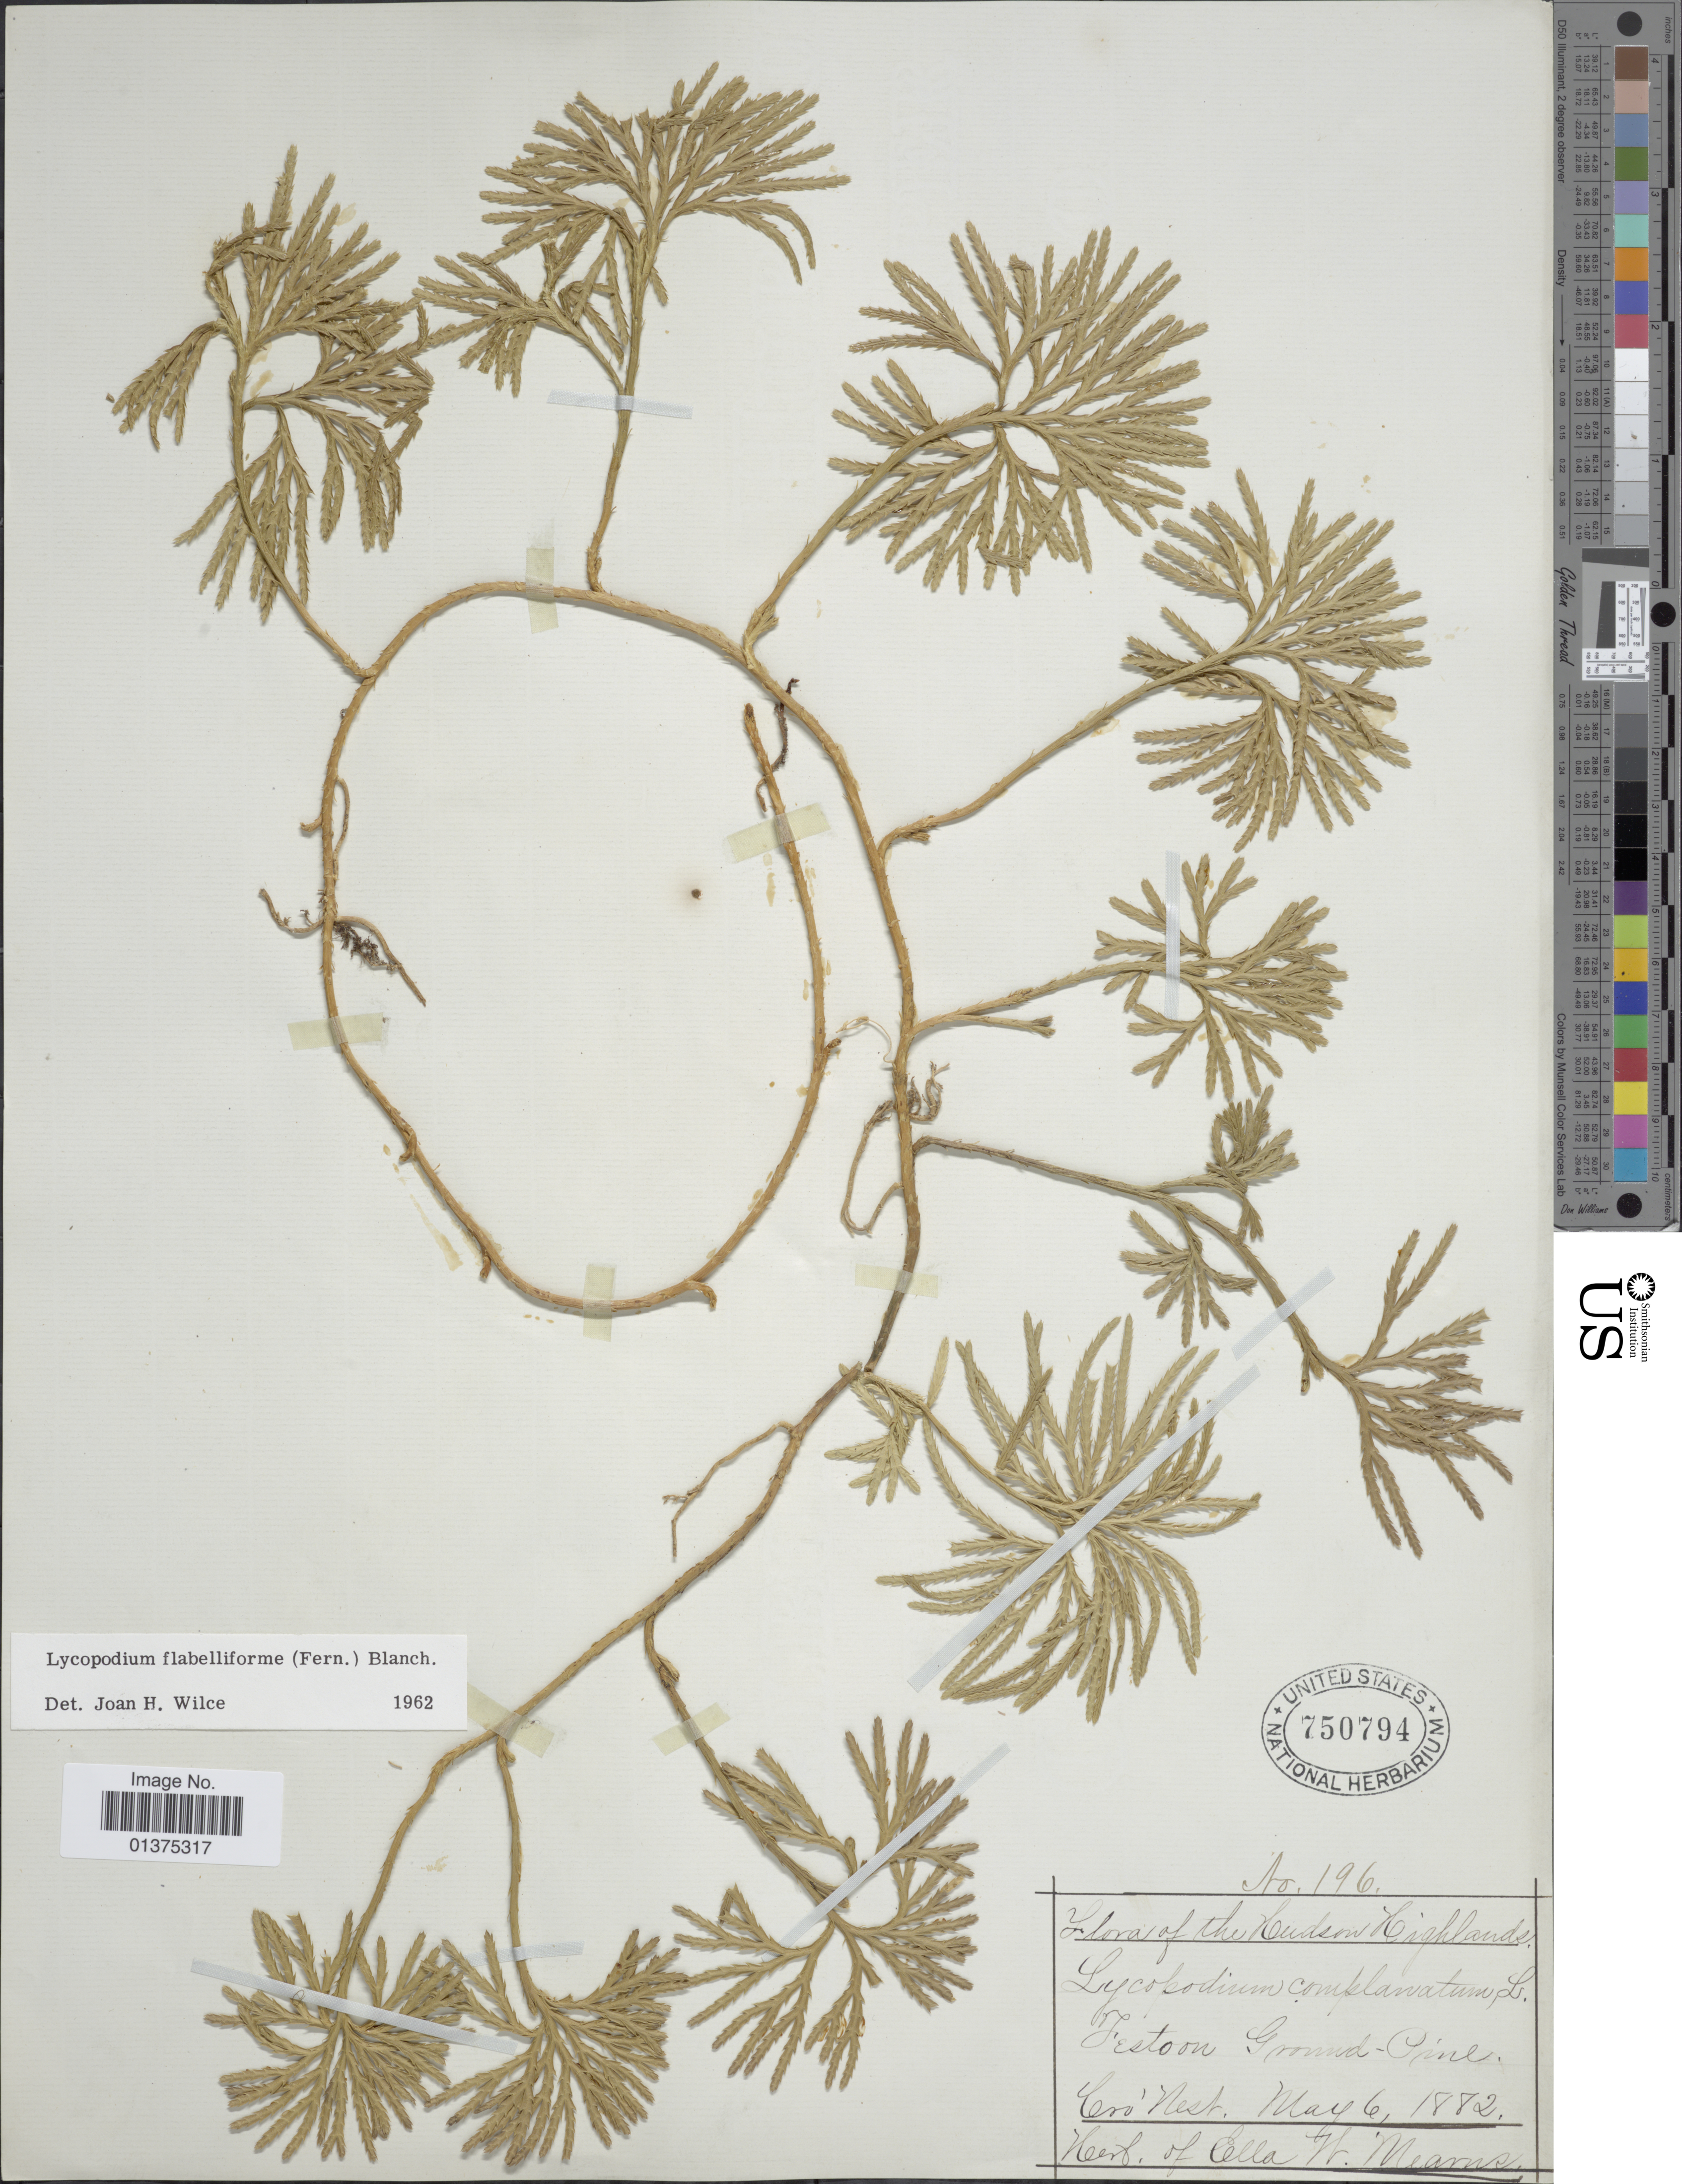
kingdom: Plantae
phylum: Tracheophyta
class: Lycopodiopsida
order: Lycopodiales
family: Lycopodiaceae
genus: Diphasiastrum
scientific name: Diphasiastrum digitatum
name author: (Dill. ex A. Braun) Holub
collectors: E. W. Mearns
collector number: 196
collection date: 1882-05-06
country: United States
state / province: New York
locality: The Hudson Highlands, Cro Nest.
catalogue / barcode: US 750794